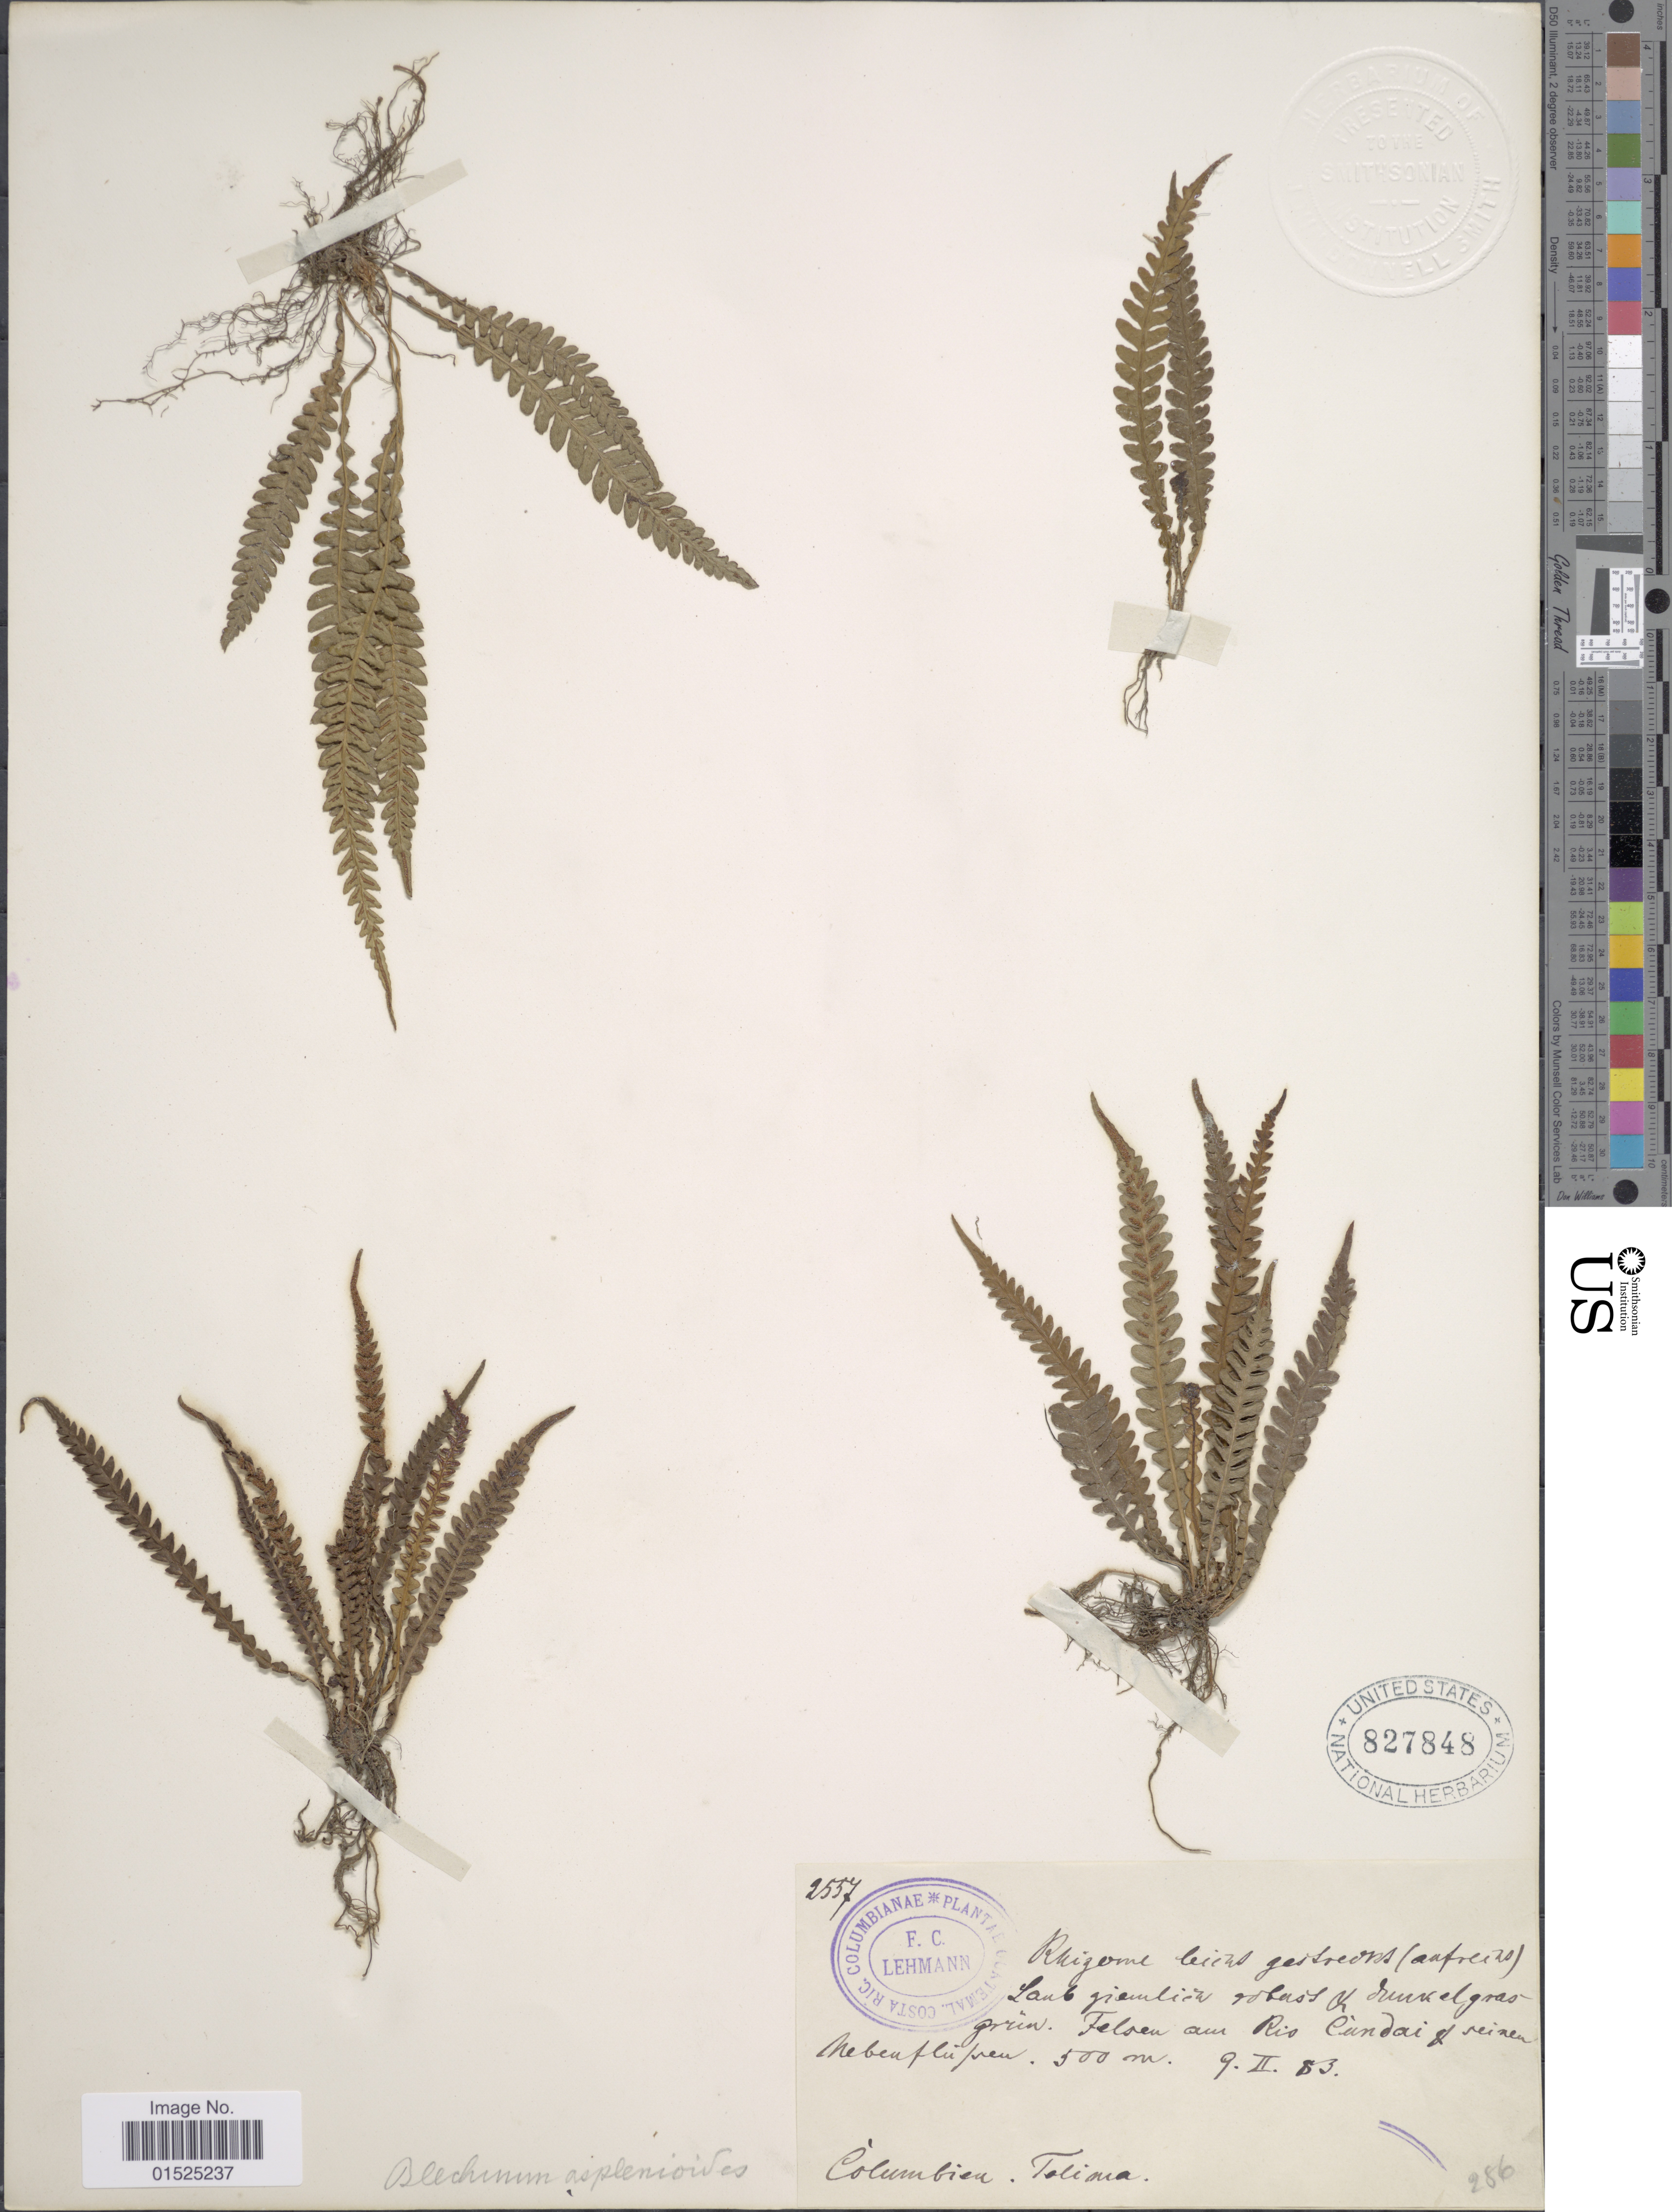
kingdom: Plantae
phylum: Tracheophyta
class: Polypodiopsida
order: Polypodiales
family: Blechnaceae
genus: Blechnum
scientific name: Blechnum asplenioides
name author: Sw.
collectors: F. C. Lehmann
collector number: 2557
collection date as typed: Transcribed d/m/y: 9/2/83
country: Colombia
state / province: Tolima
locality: Rio Cundai (Río Cunday)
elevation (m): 500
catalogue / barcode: US 827848